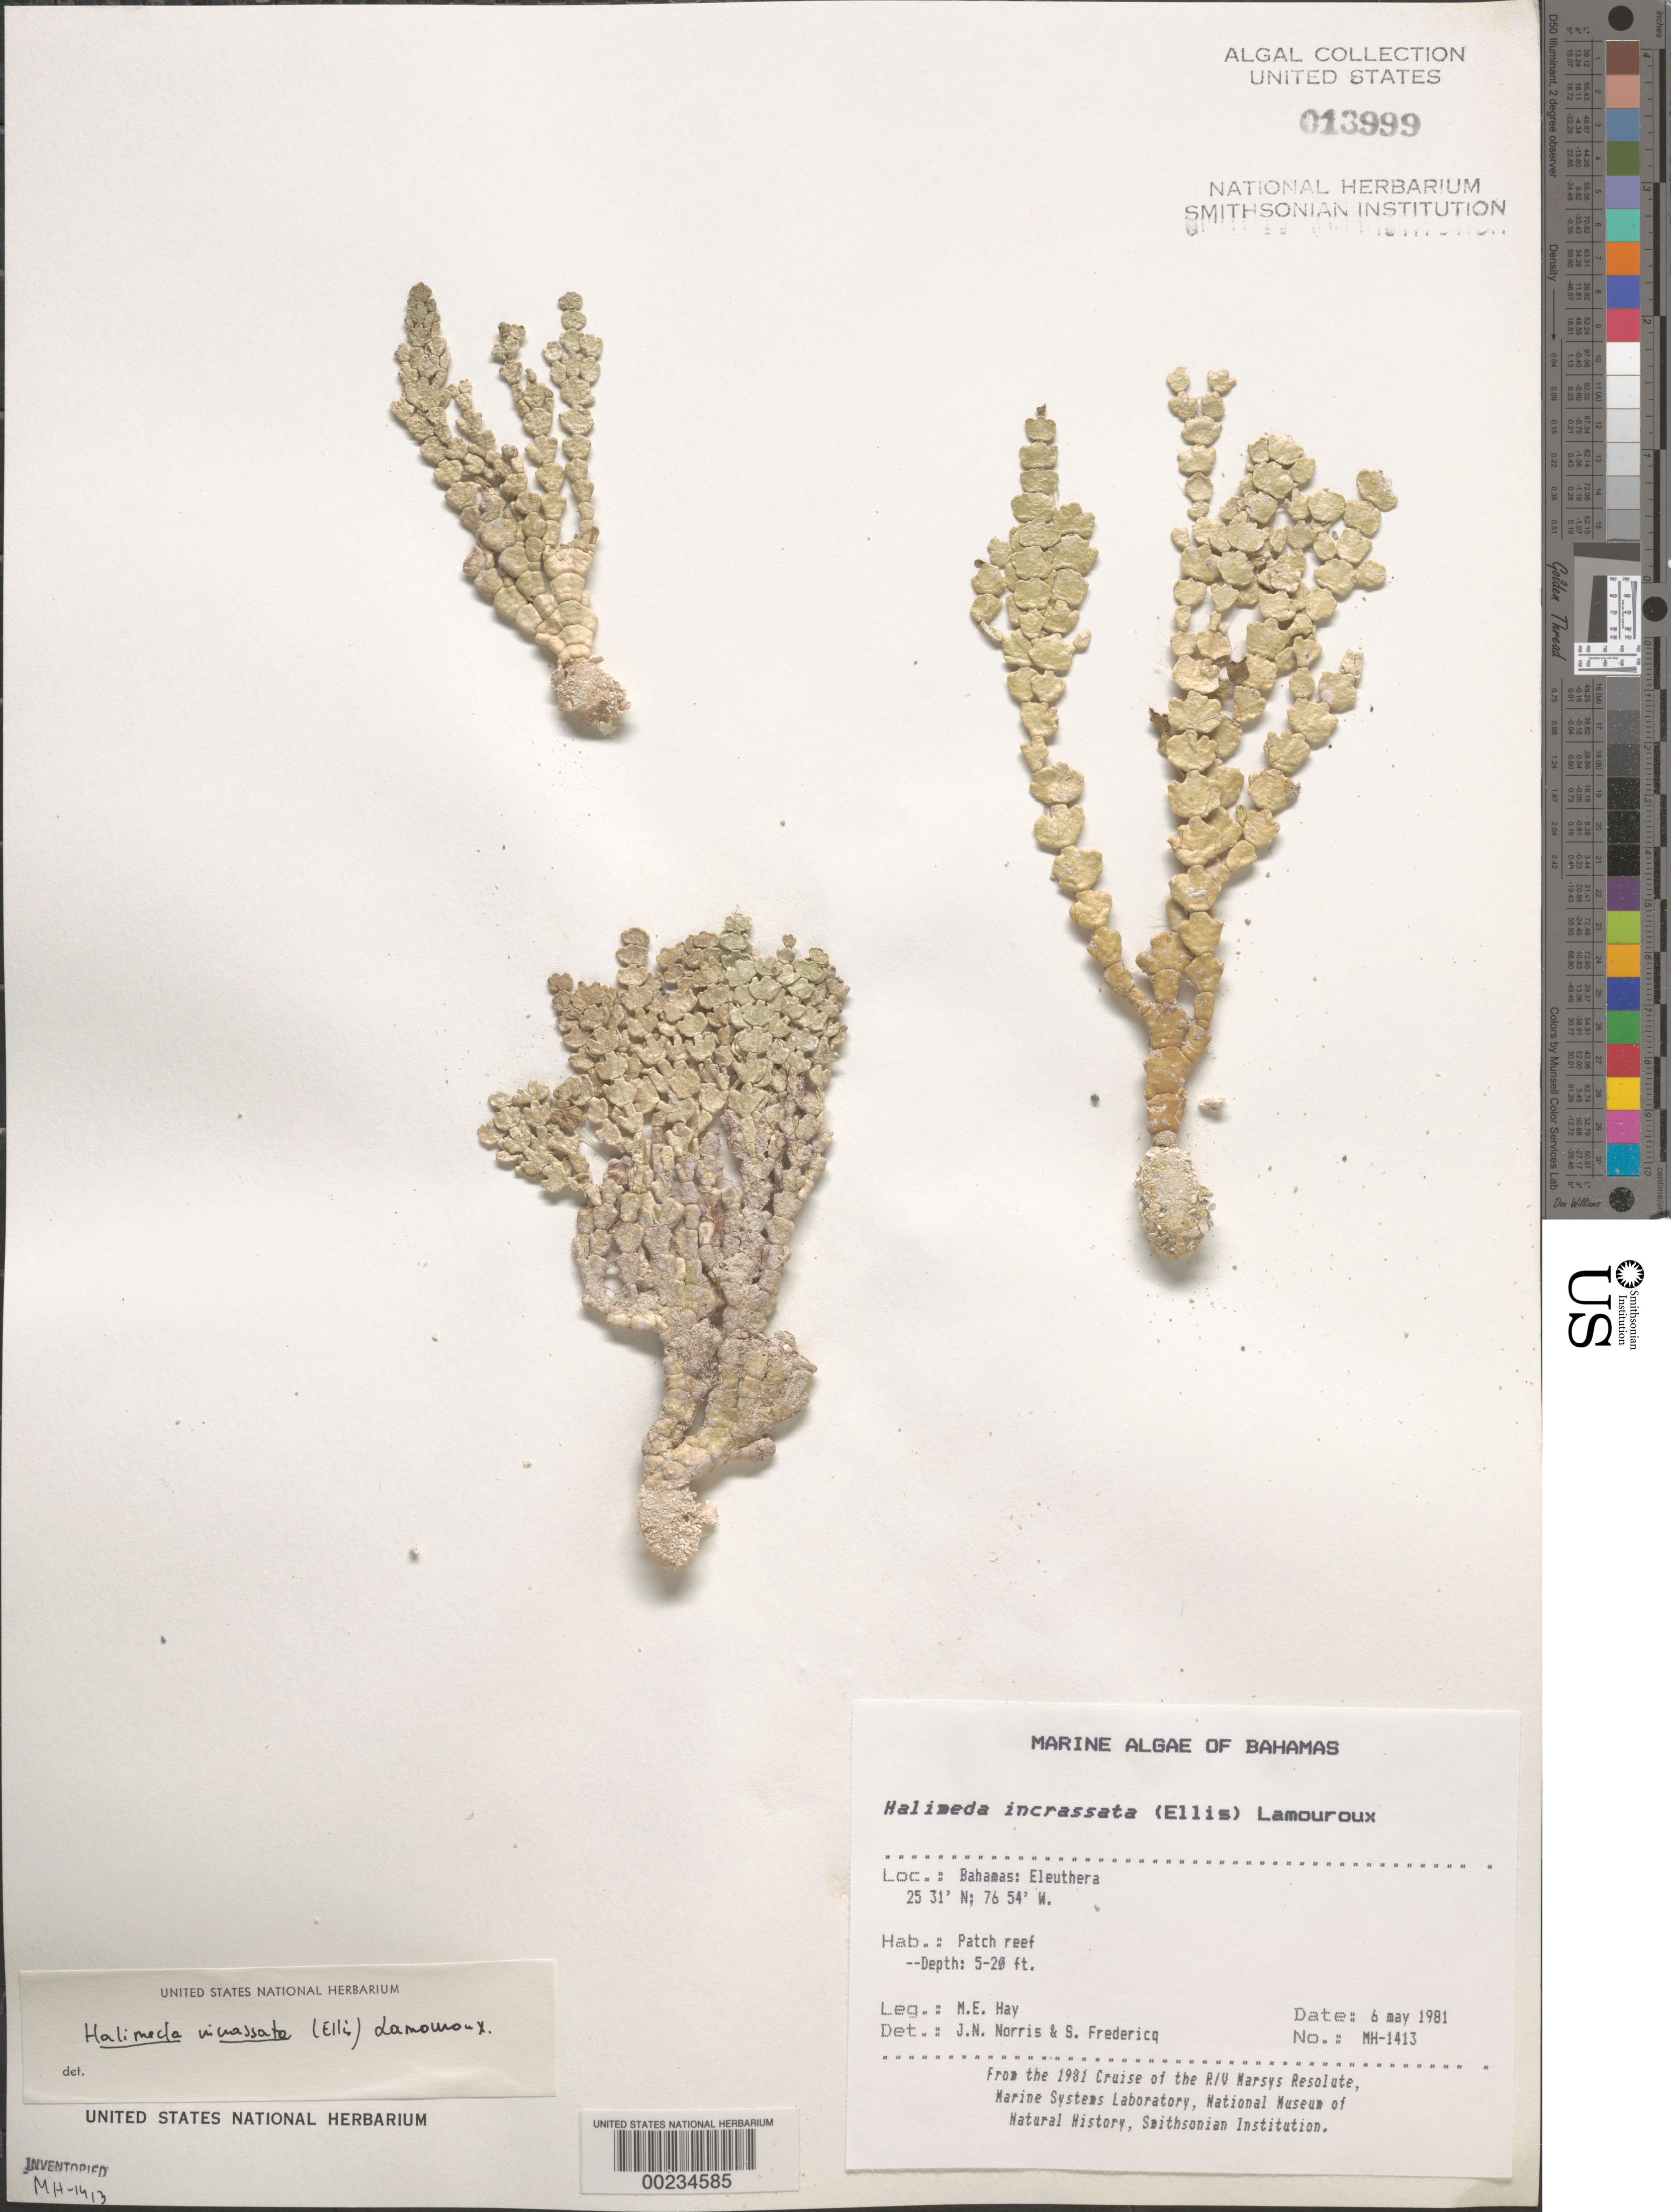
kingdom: Plantae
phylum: Chlorophyta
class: Ulvophyceae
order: Bryopsidales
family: Halimedaceae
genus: Halimeda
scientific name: Halimeda incrassata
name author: (J. Ellis) J.V.Lamouroux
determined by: Norris, J. N.; Fredericq, S.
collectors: M. E. Hay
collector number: MEH-1413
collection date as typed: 06 May 1981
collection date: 1981-05-06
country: Bahamas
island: Eleuthera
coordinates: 23 31' N, 76 54' W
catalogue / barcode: US 13999